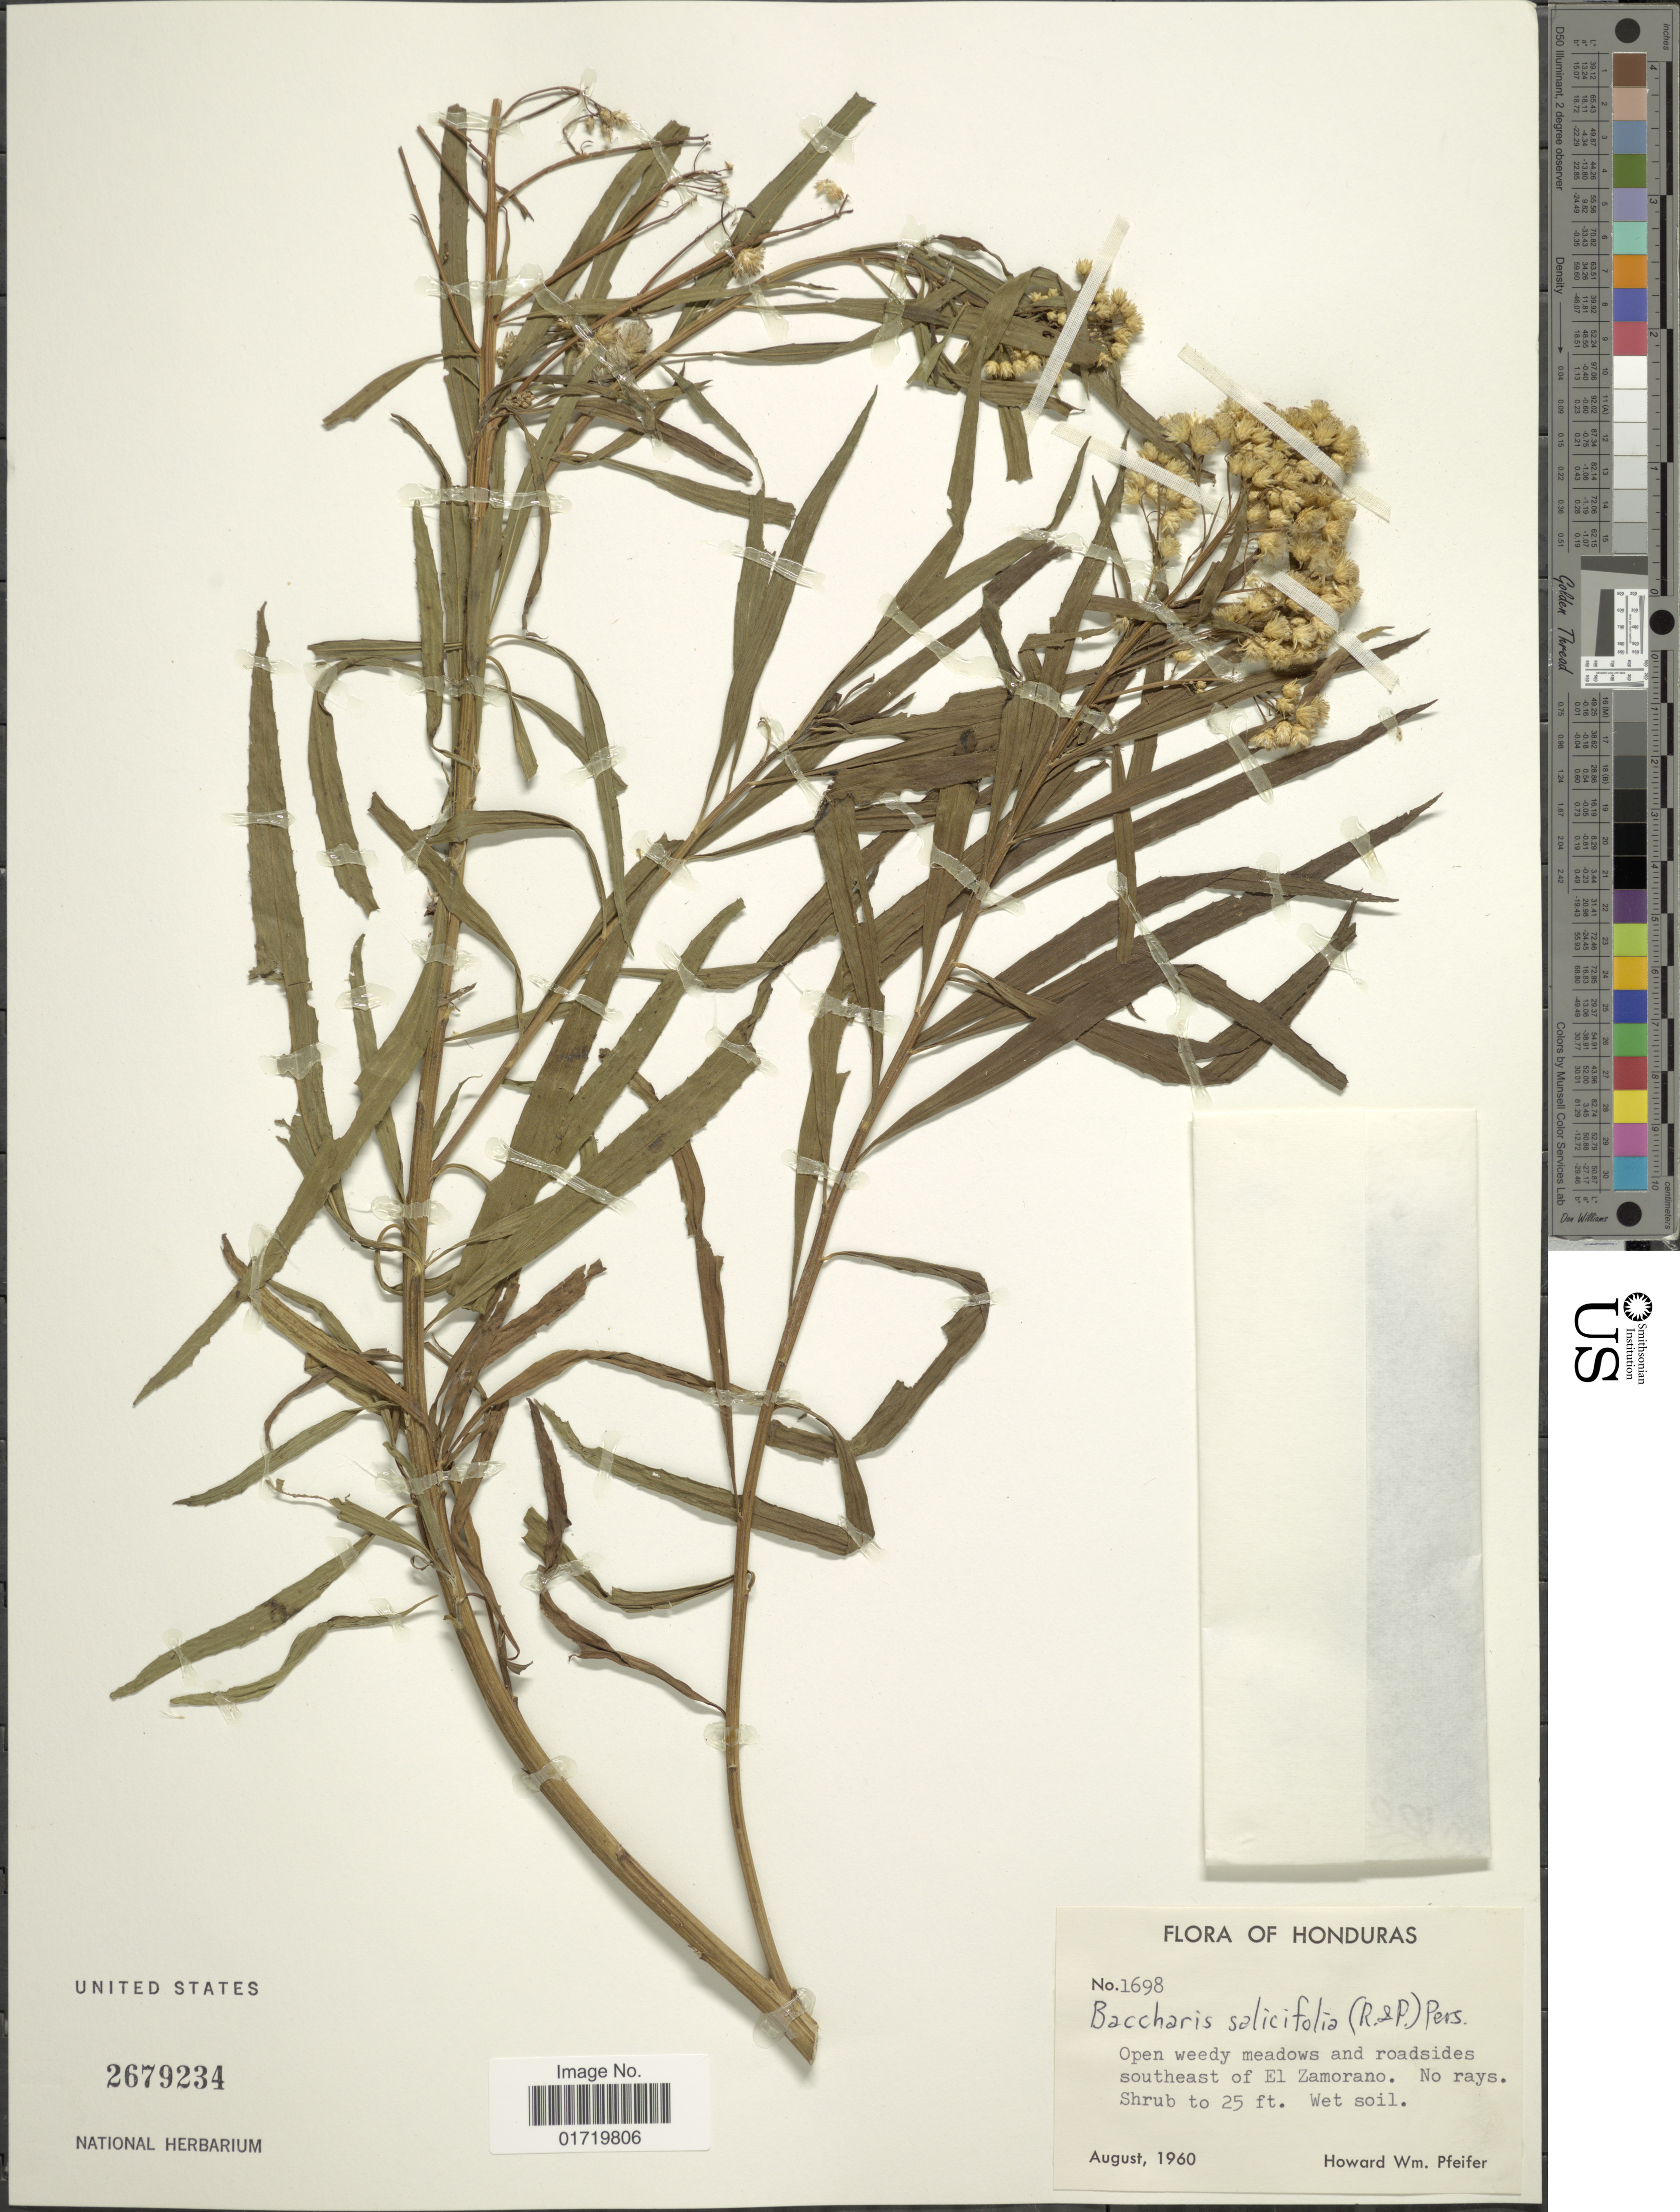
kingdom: Plantae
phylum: Tracheophyta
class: Magnoliopsida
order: Asterales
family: Asteraceae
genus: Baccharis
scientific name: Baccharis salicifolia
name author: (Ruiz & Pav.) Pers.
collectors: H. W. Pfeifer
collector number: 1698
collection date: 1960-08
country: Honduras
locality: Open weedy meadows and roadsides southeast of El Zamorano.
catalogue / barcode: US 2679234